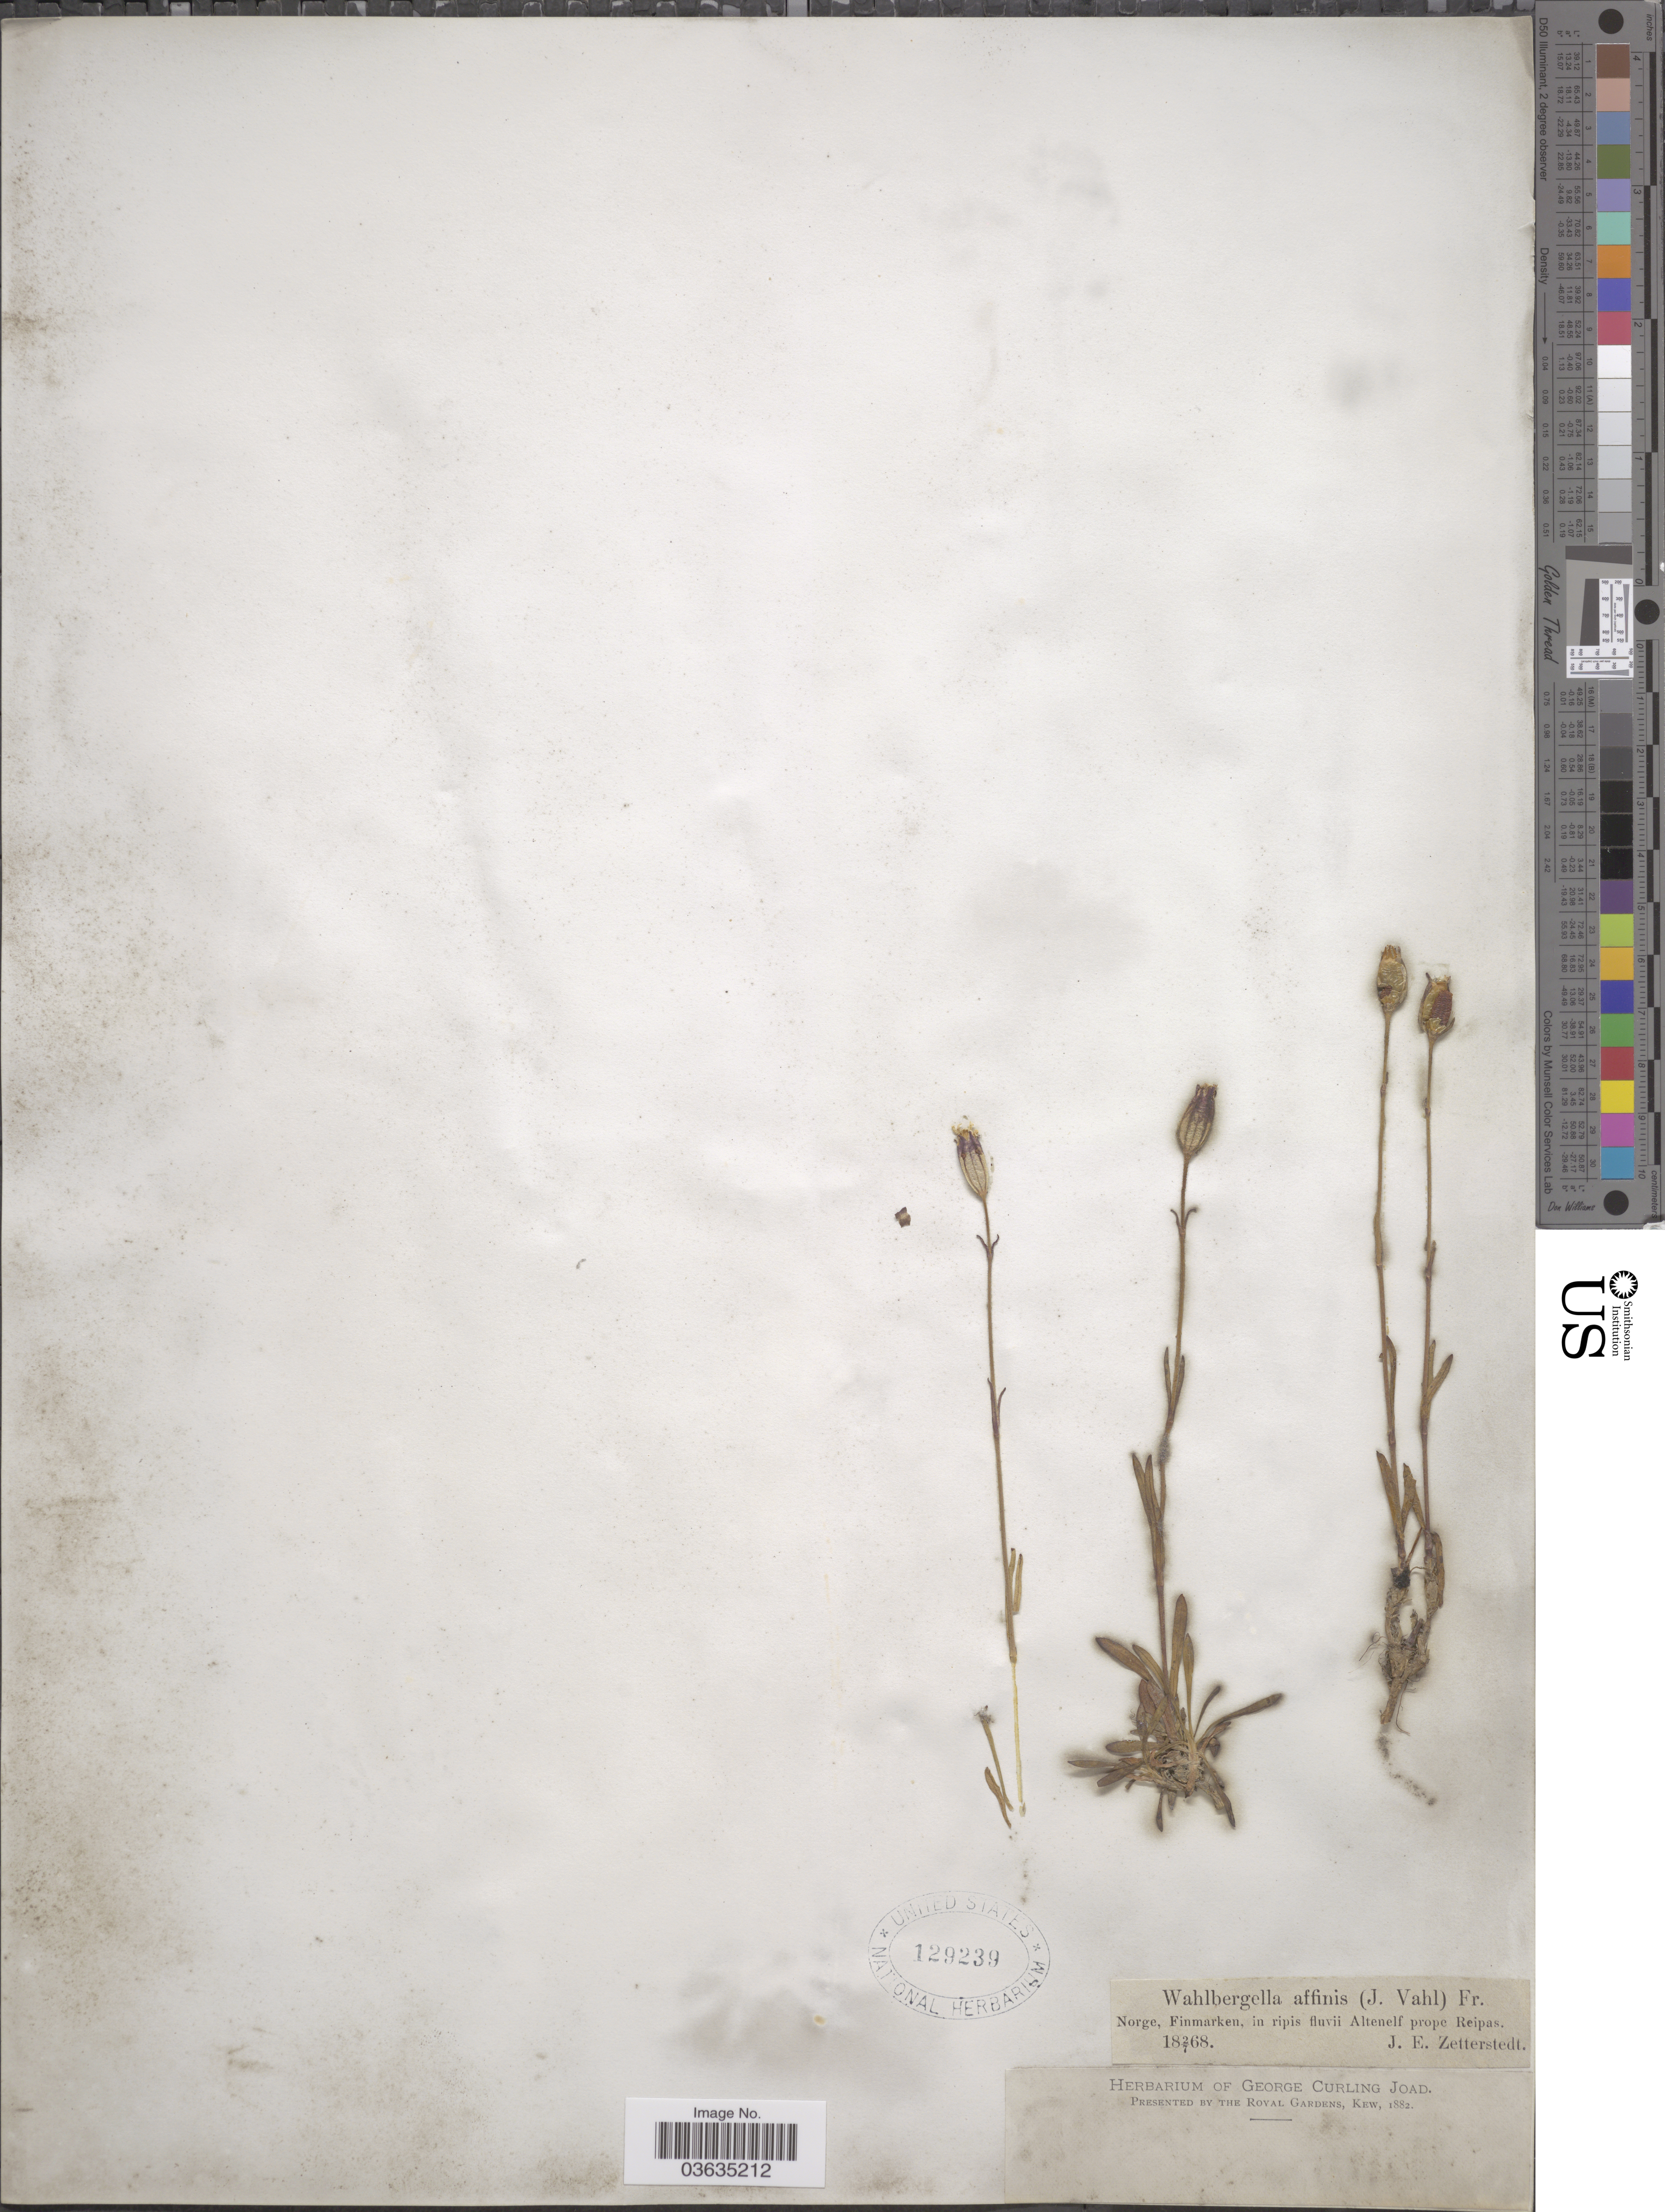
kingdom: Plantae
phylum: Tracheophyta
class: Magnoliopsida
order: Caryophyllales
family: Caryophyllaceae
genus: Silene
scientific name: Silene involucrata subsp. tenella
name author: (Tolm.) Bocquet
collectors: J.E. Zetterstedt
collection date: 1868-07-02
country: Norway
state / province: Finnmark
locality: Norge, Finmarken. in ripis fluvii Altenelf prope Reipas.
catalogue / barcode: US 129239